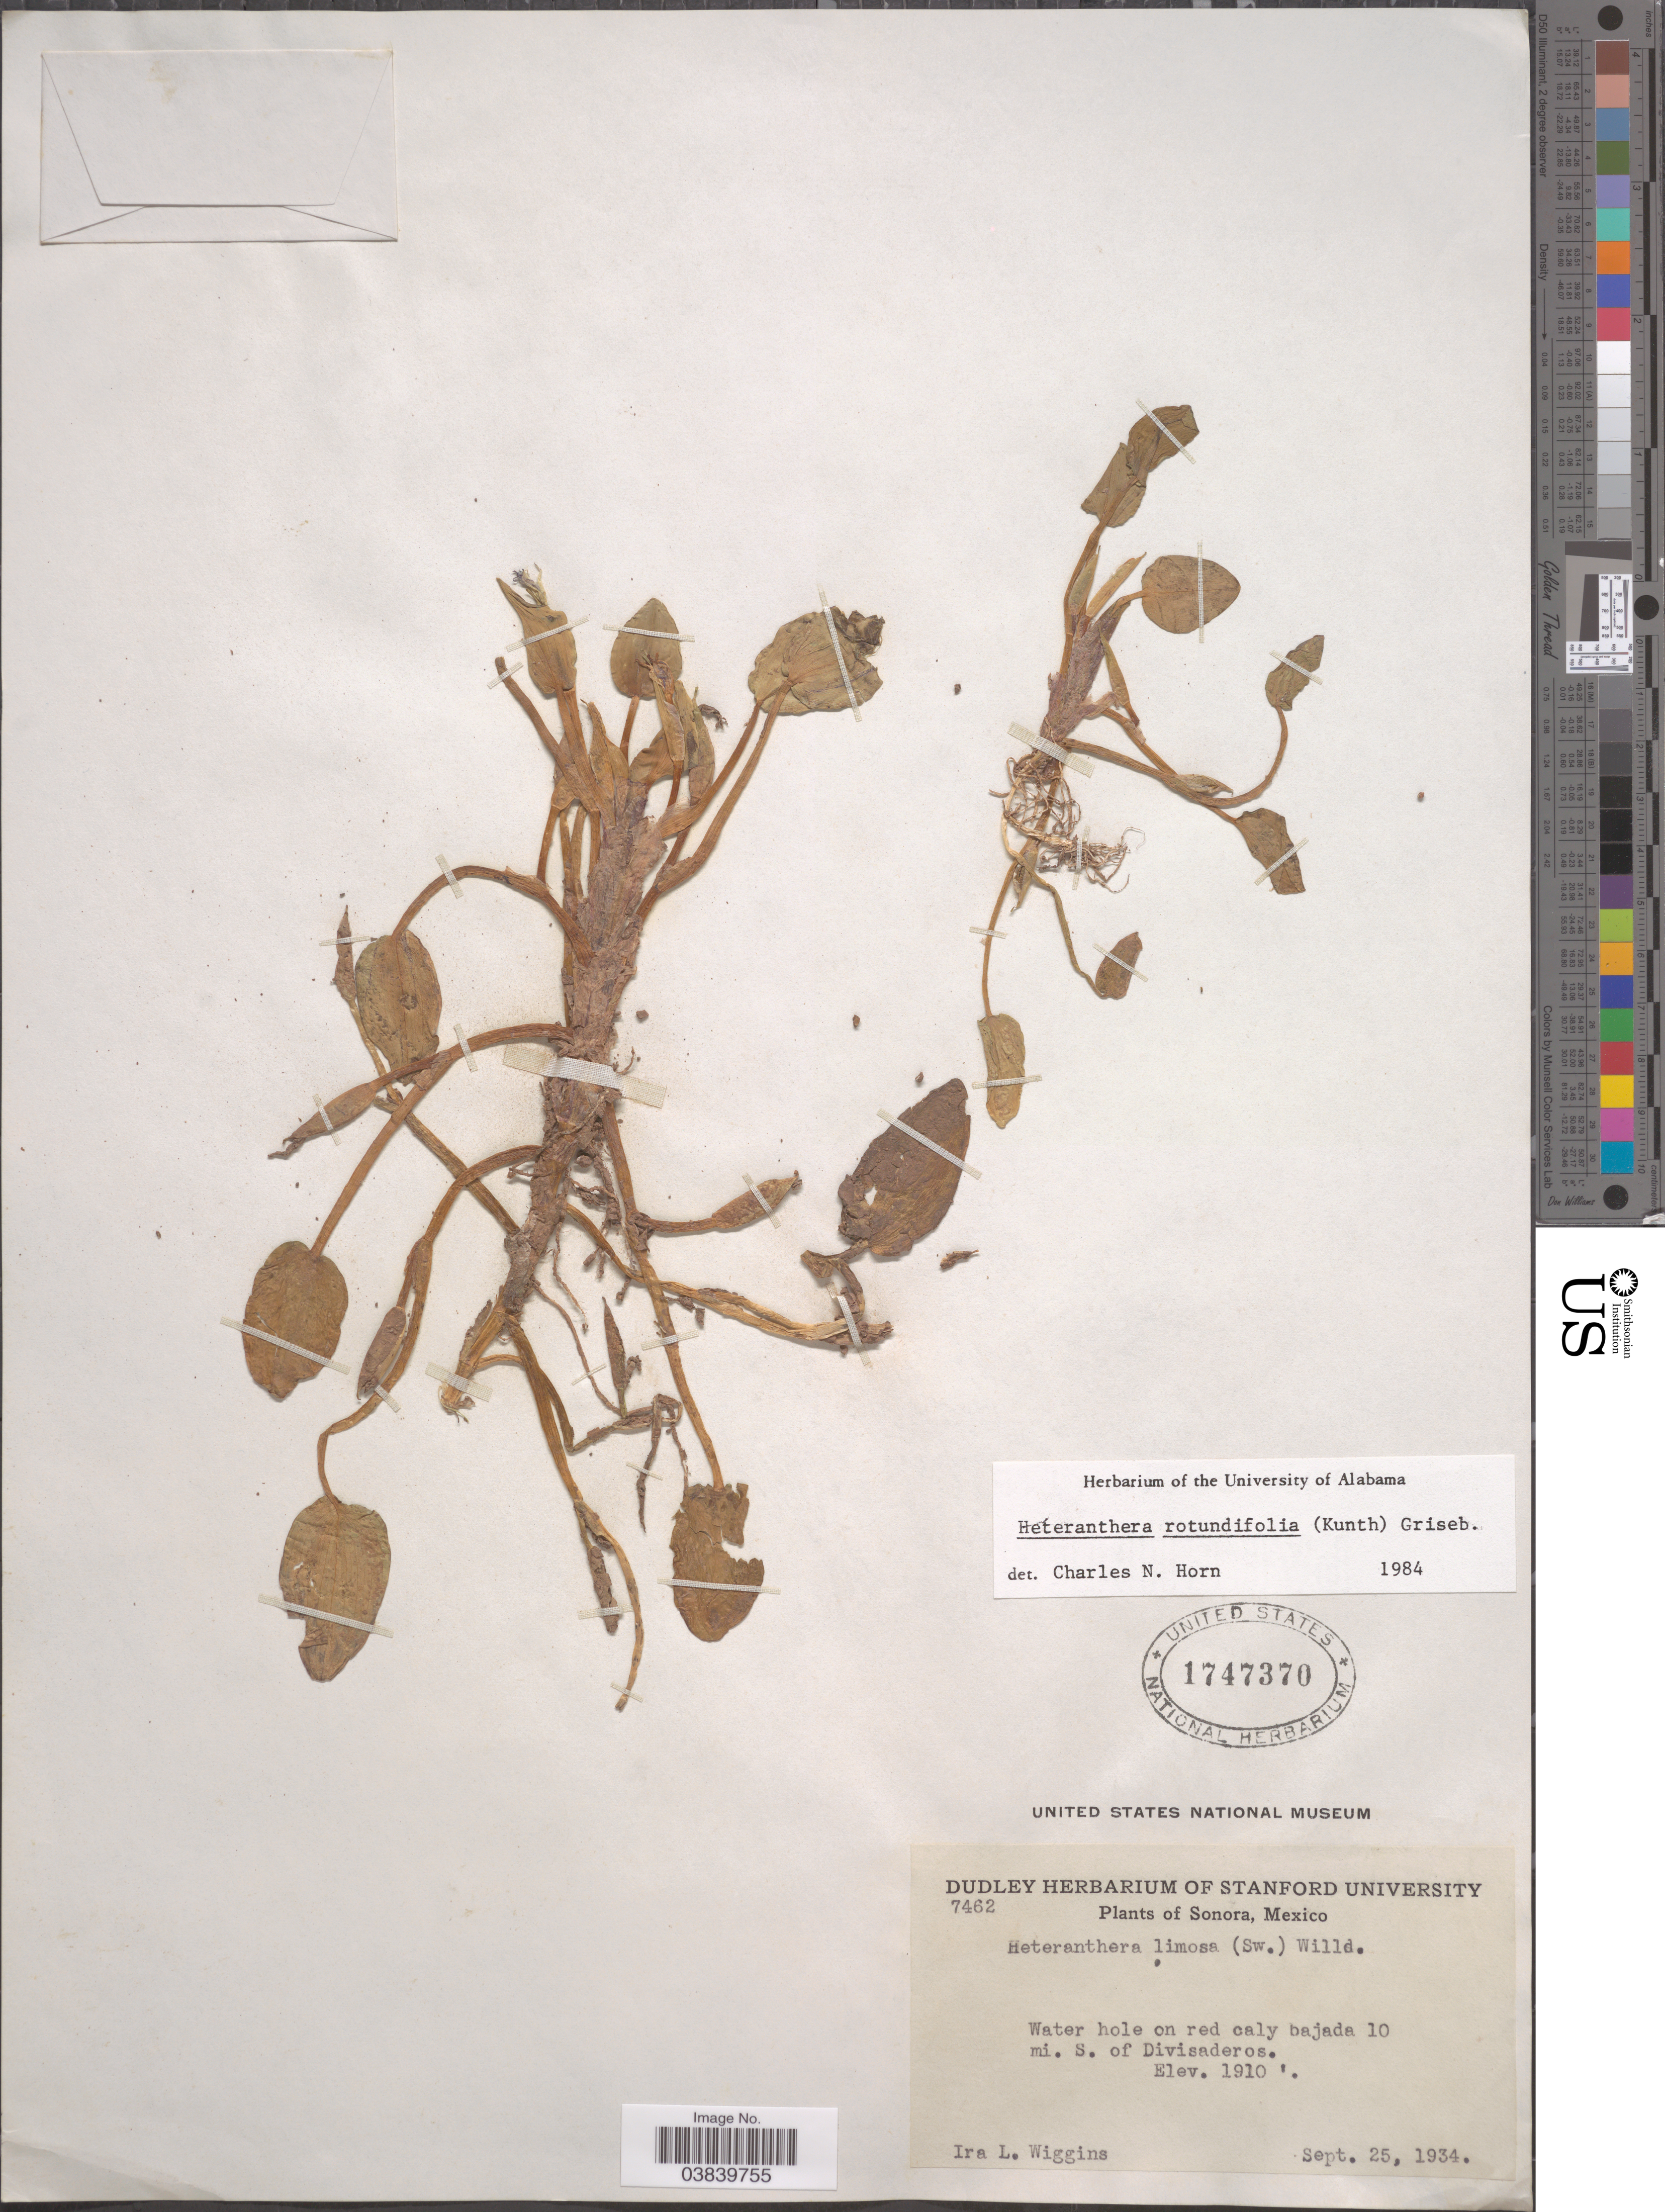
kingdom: Plantae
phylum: Tracheophyta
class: Liliopsida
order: Commelinales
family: Pontederiaceae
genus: Heteranthera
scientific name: Heteranthera rotundifolia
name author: (Kunth) Griseb.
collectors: I. L. Wiggins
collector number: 7462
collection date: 1934-09-25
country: Mexico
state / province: Sonora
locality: Water hole on red caly bajada 10 mi. S. of Divisaderos.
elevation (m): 582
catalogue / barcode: US 1747370